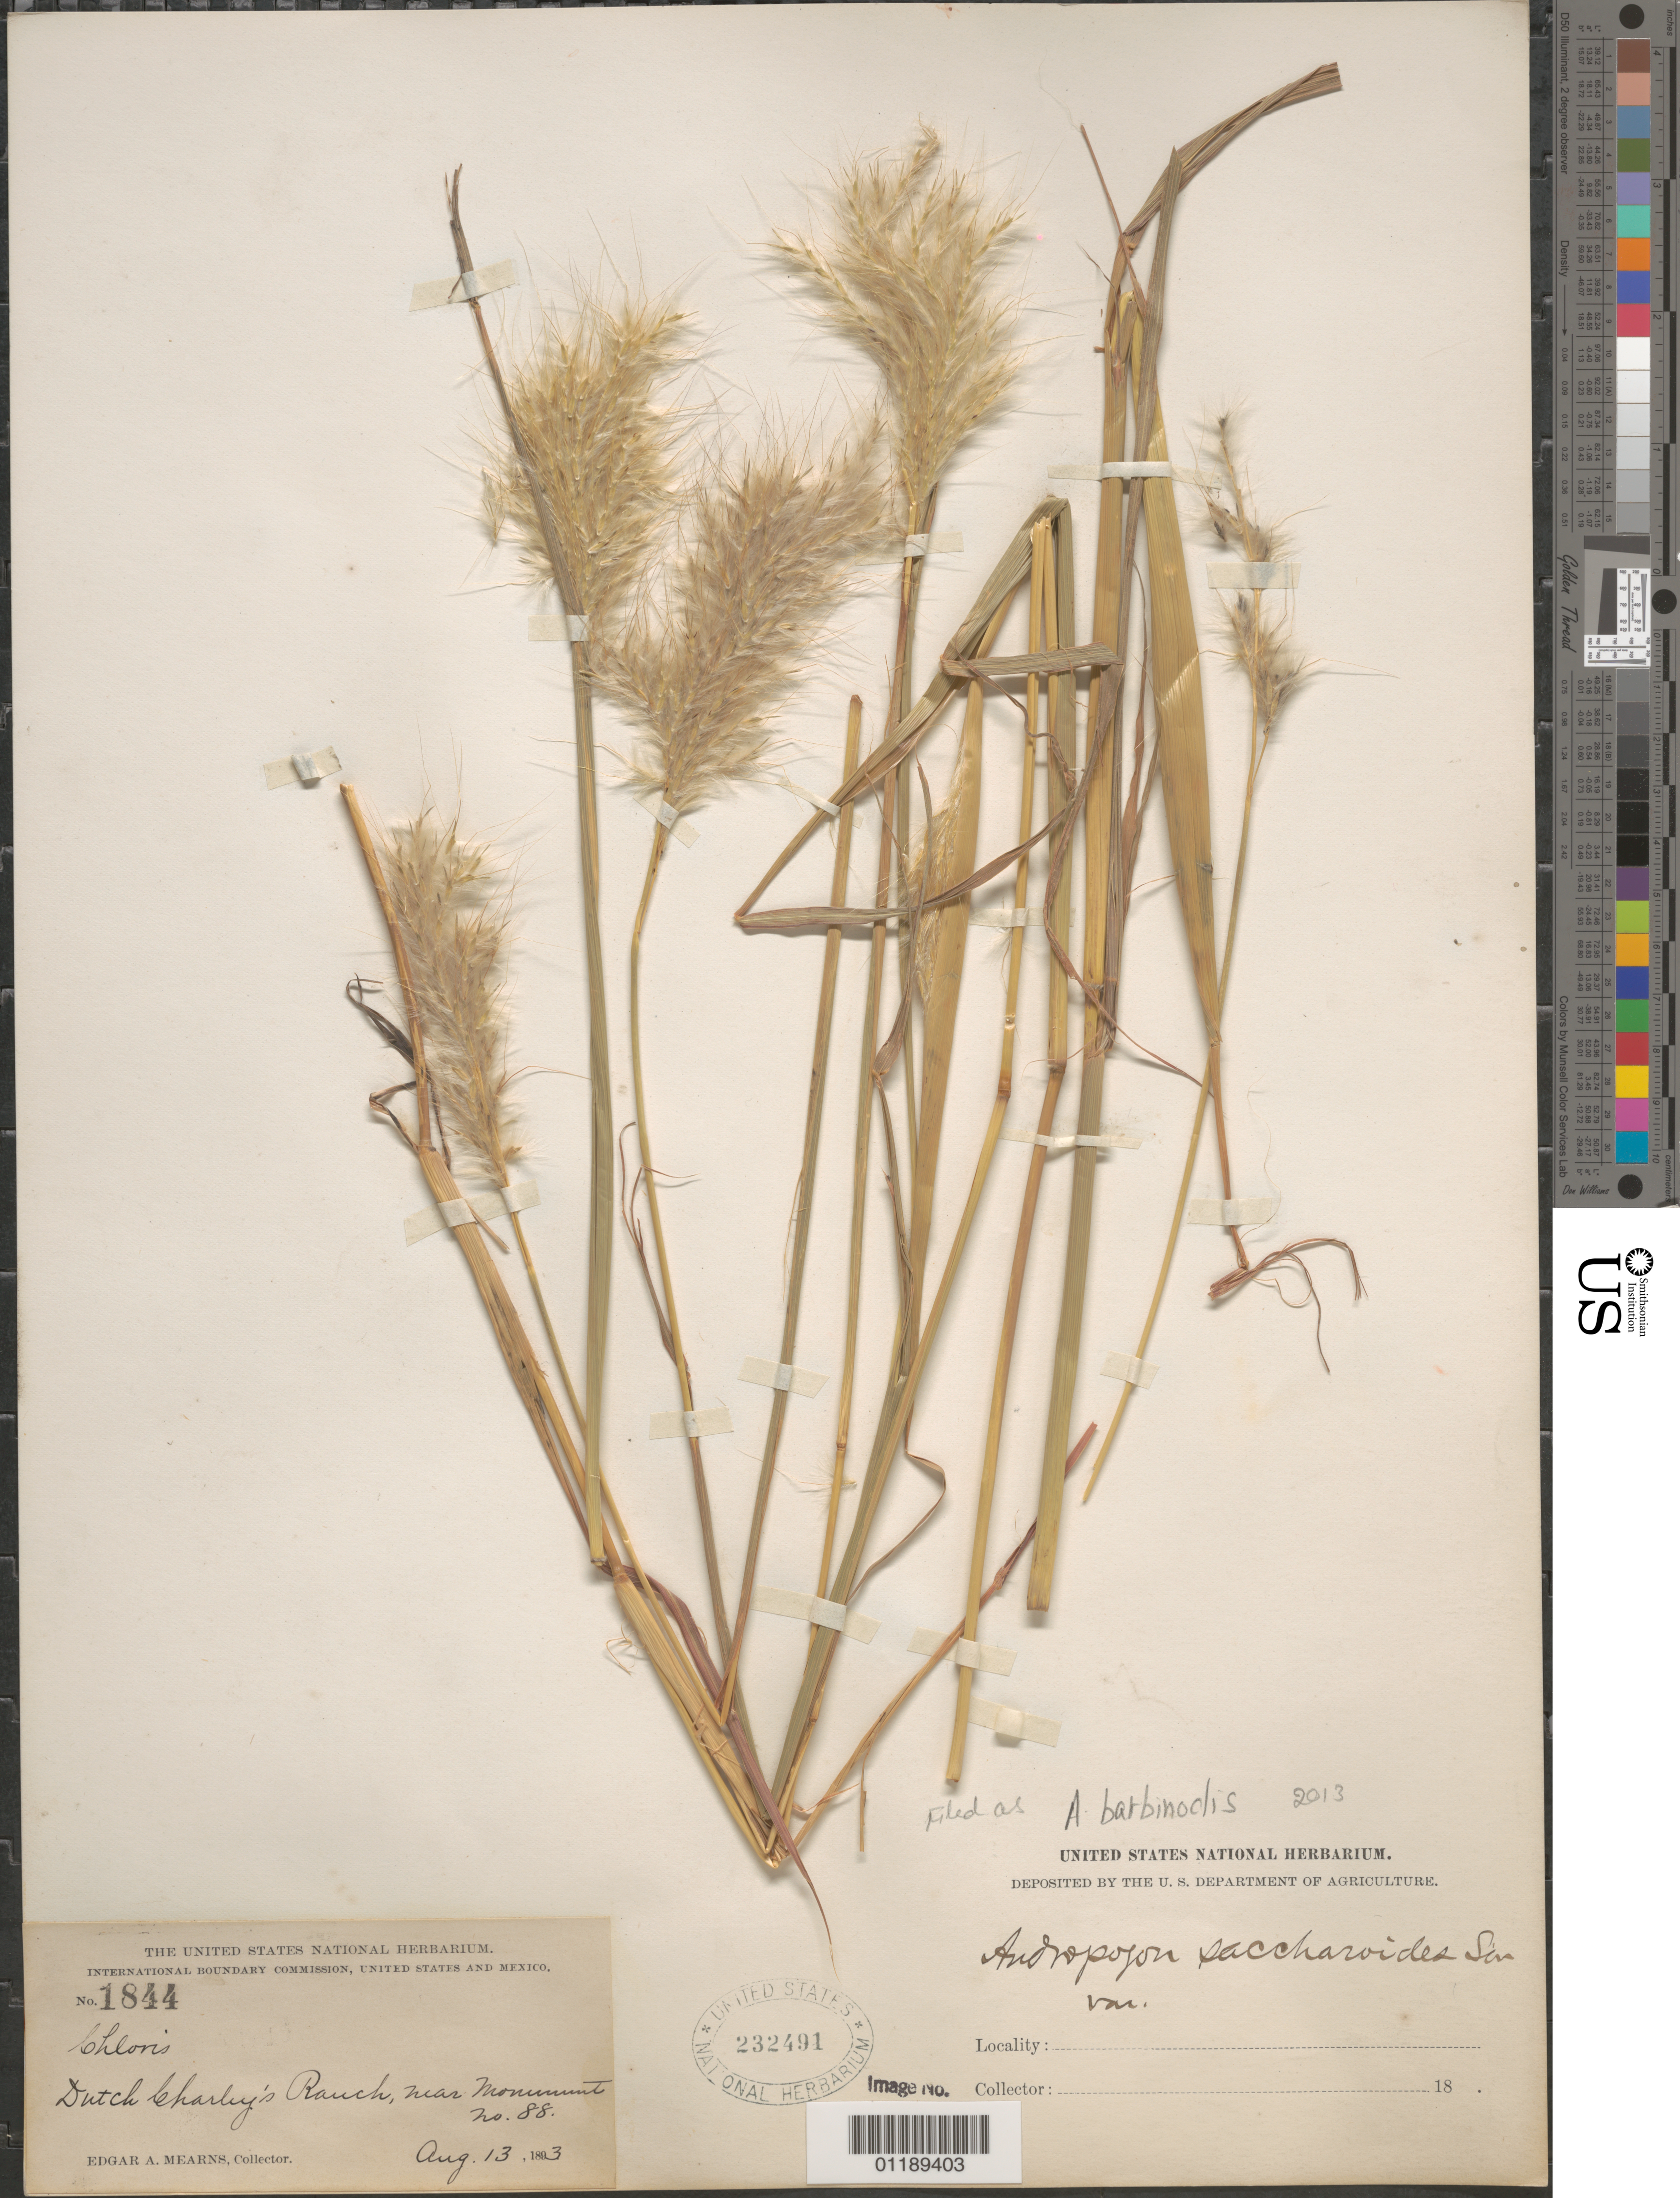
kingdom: Plantae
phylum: Tracheophyta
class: Liliopsida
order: Poales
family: Poaceae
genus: Andropogon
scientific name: Andropogon barbinodis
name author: Lag.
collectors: E. A. Mearns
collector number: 1844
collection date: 1893-08-13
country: United States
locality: Dutch Charley's Ranch, near Monument 88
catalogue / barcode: US 232491